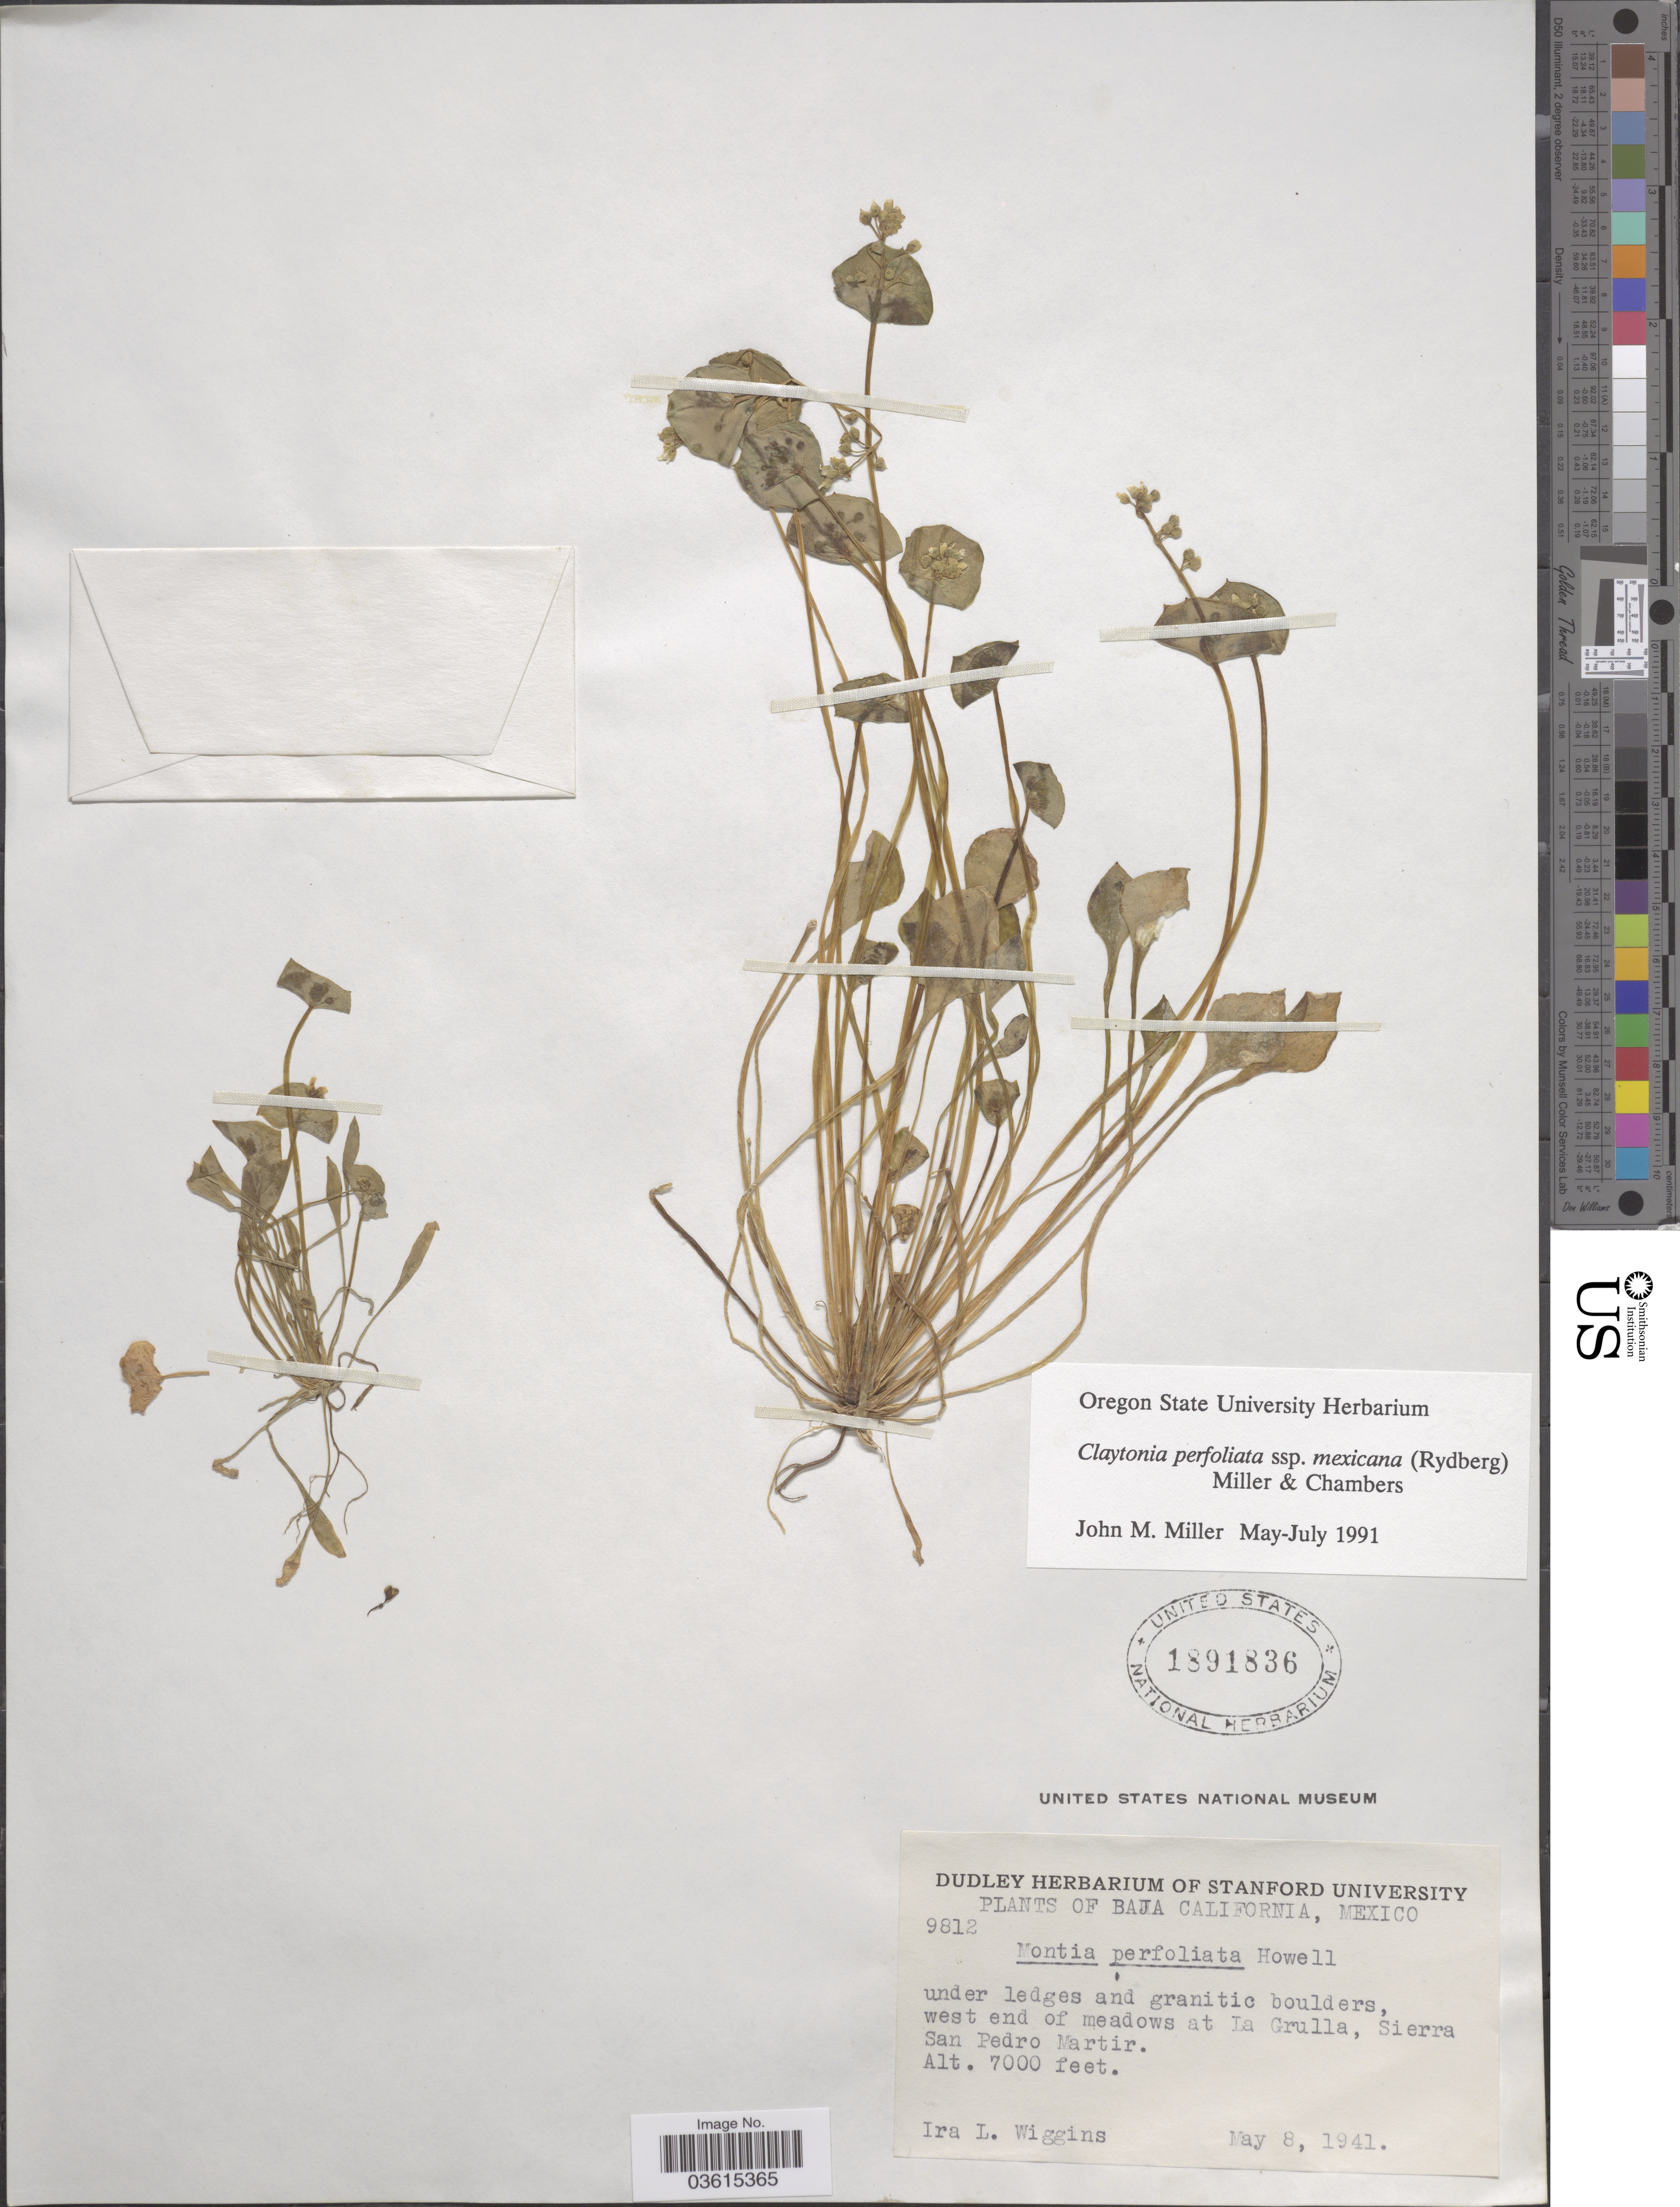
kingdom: Plantae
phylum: Tracheophyta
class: Magnoliopsida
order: Caryophyllales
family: Montiaceae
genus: Claytonia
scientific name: Claytonia perfoliata subsp. mexicana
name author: (Rydb.) Mill. & Chambers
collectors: I. L. Wiggins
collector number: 9812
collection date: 1941-05-08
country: Mexico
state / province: Baja California Sur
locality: West end of meadows at La Grulla, Sierra San Pedro Martir.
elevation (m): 2134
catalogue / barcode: US 1891836